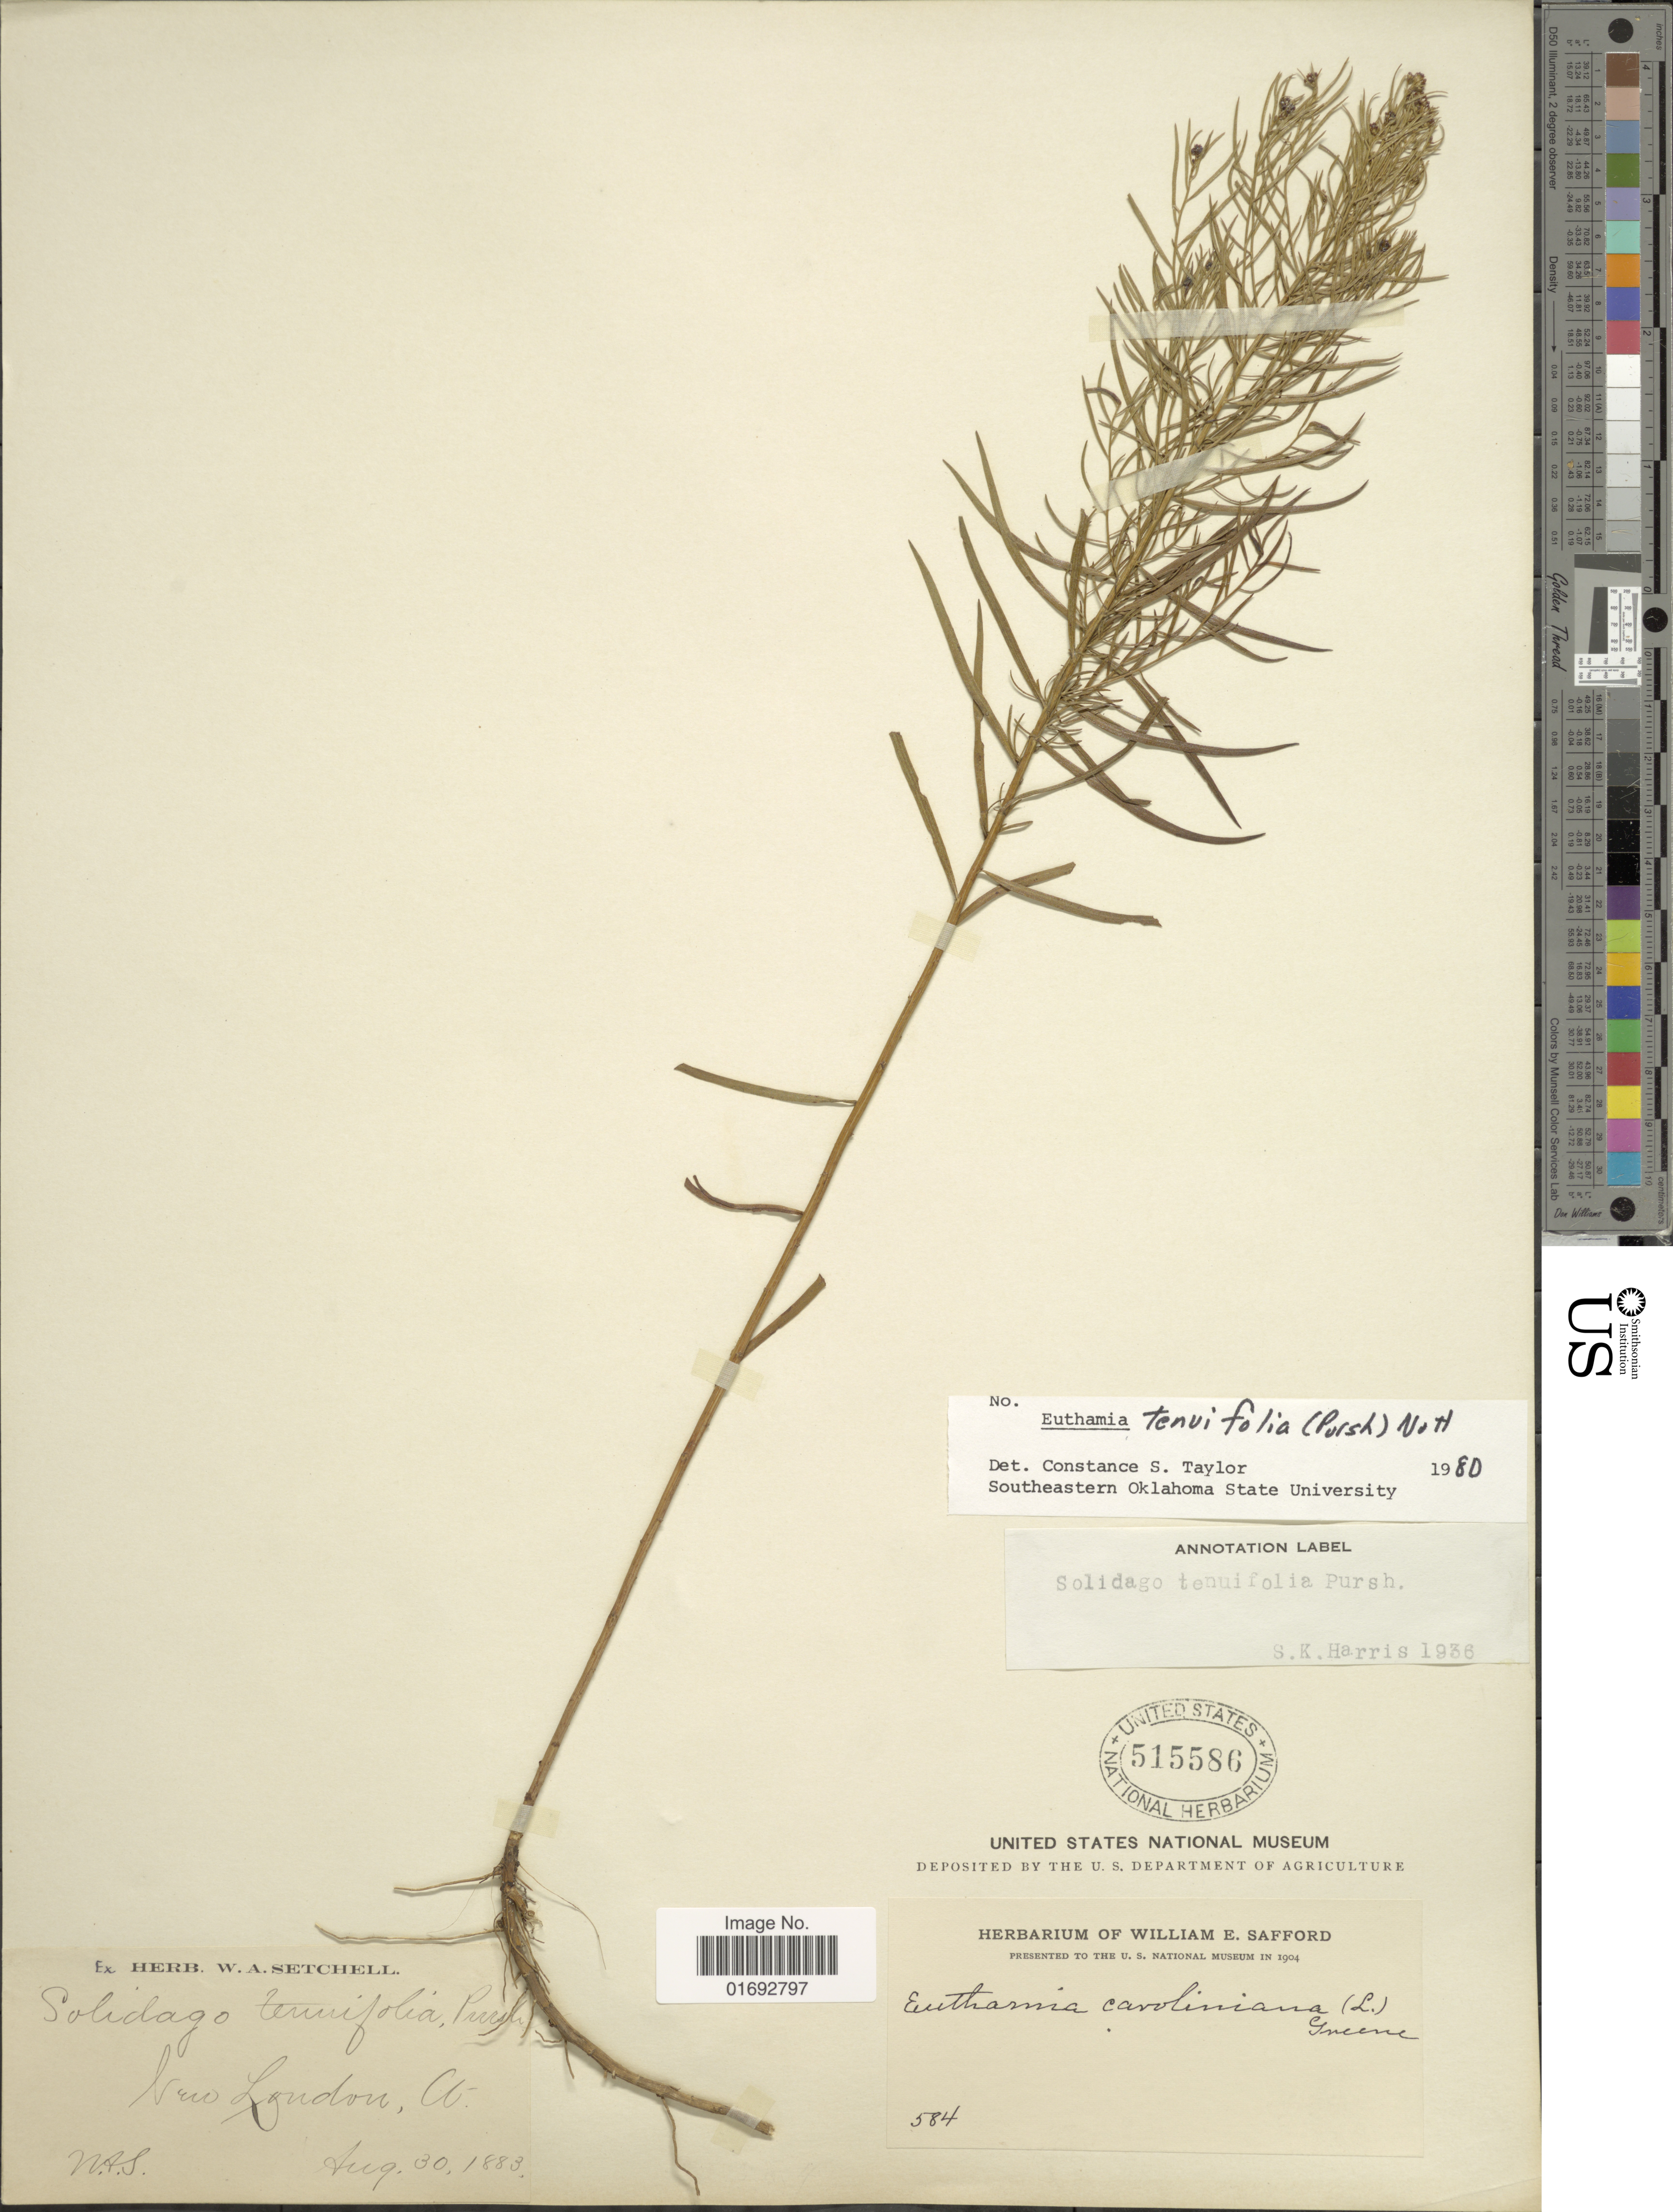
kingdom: Plantae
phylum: Tracheophyta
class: Magnoliopsida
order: Asterales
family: Asteraceae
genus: Euthamia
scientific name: Euthamia tenuifolia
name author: (Pursh) Nutt.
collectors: W. Setchell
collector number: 584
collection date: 1883-08-30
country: United States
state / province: Connecticut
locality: New London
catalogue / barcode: US 515586